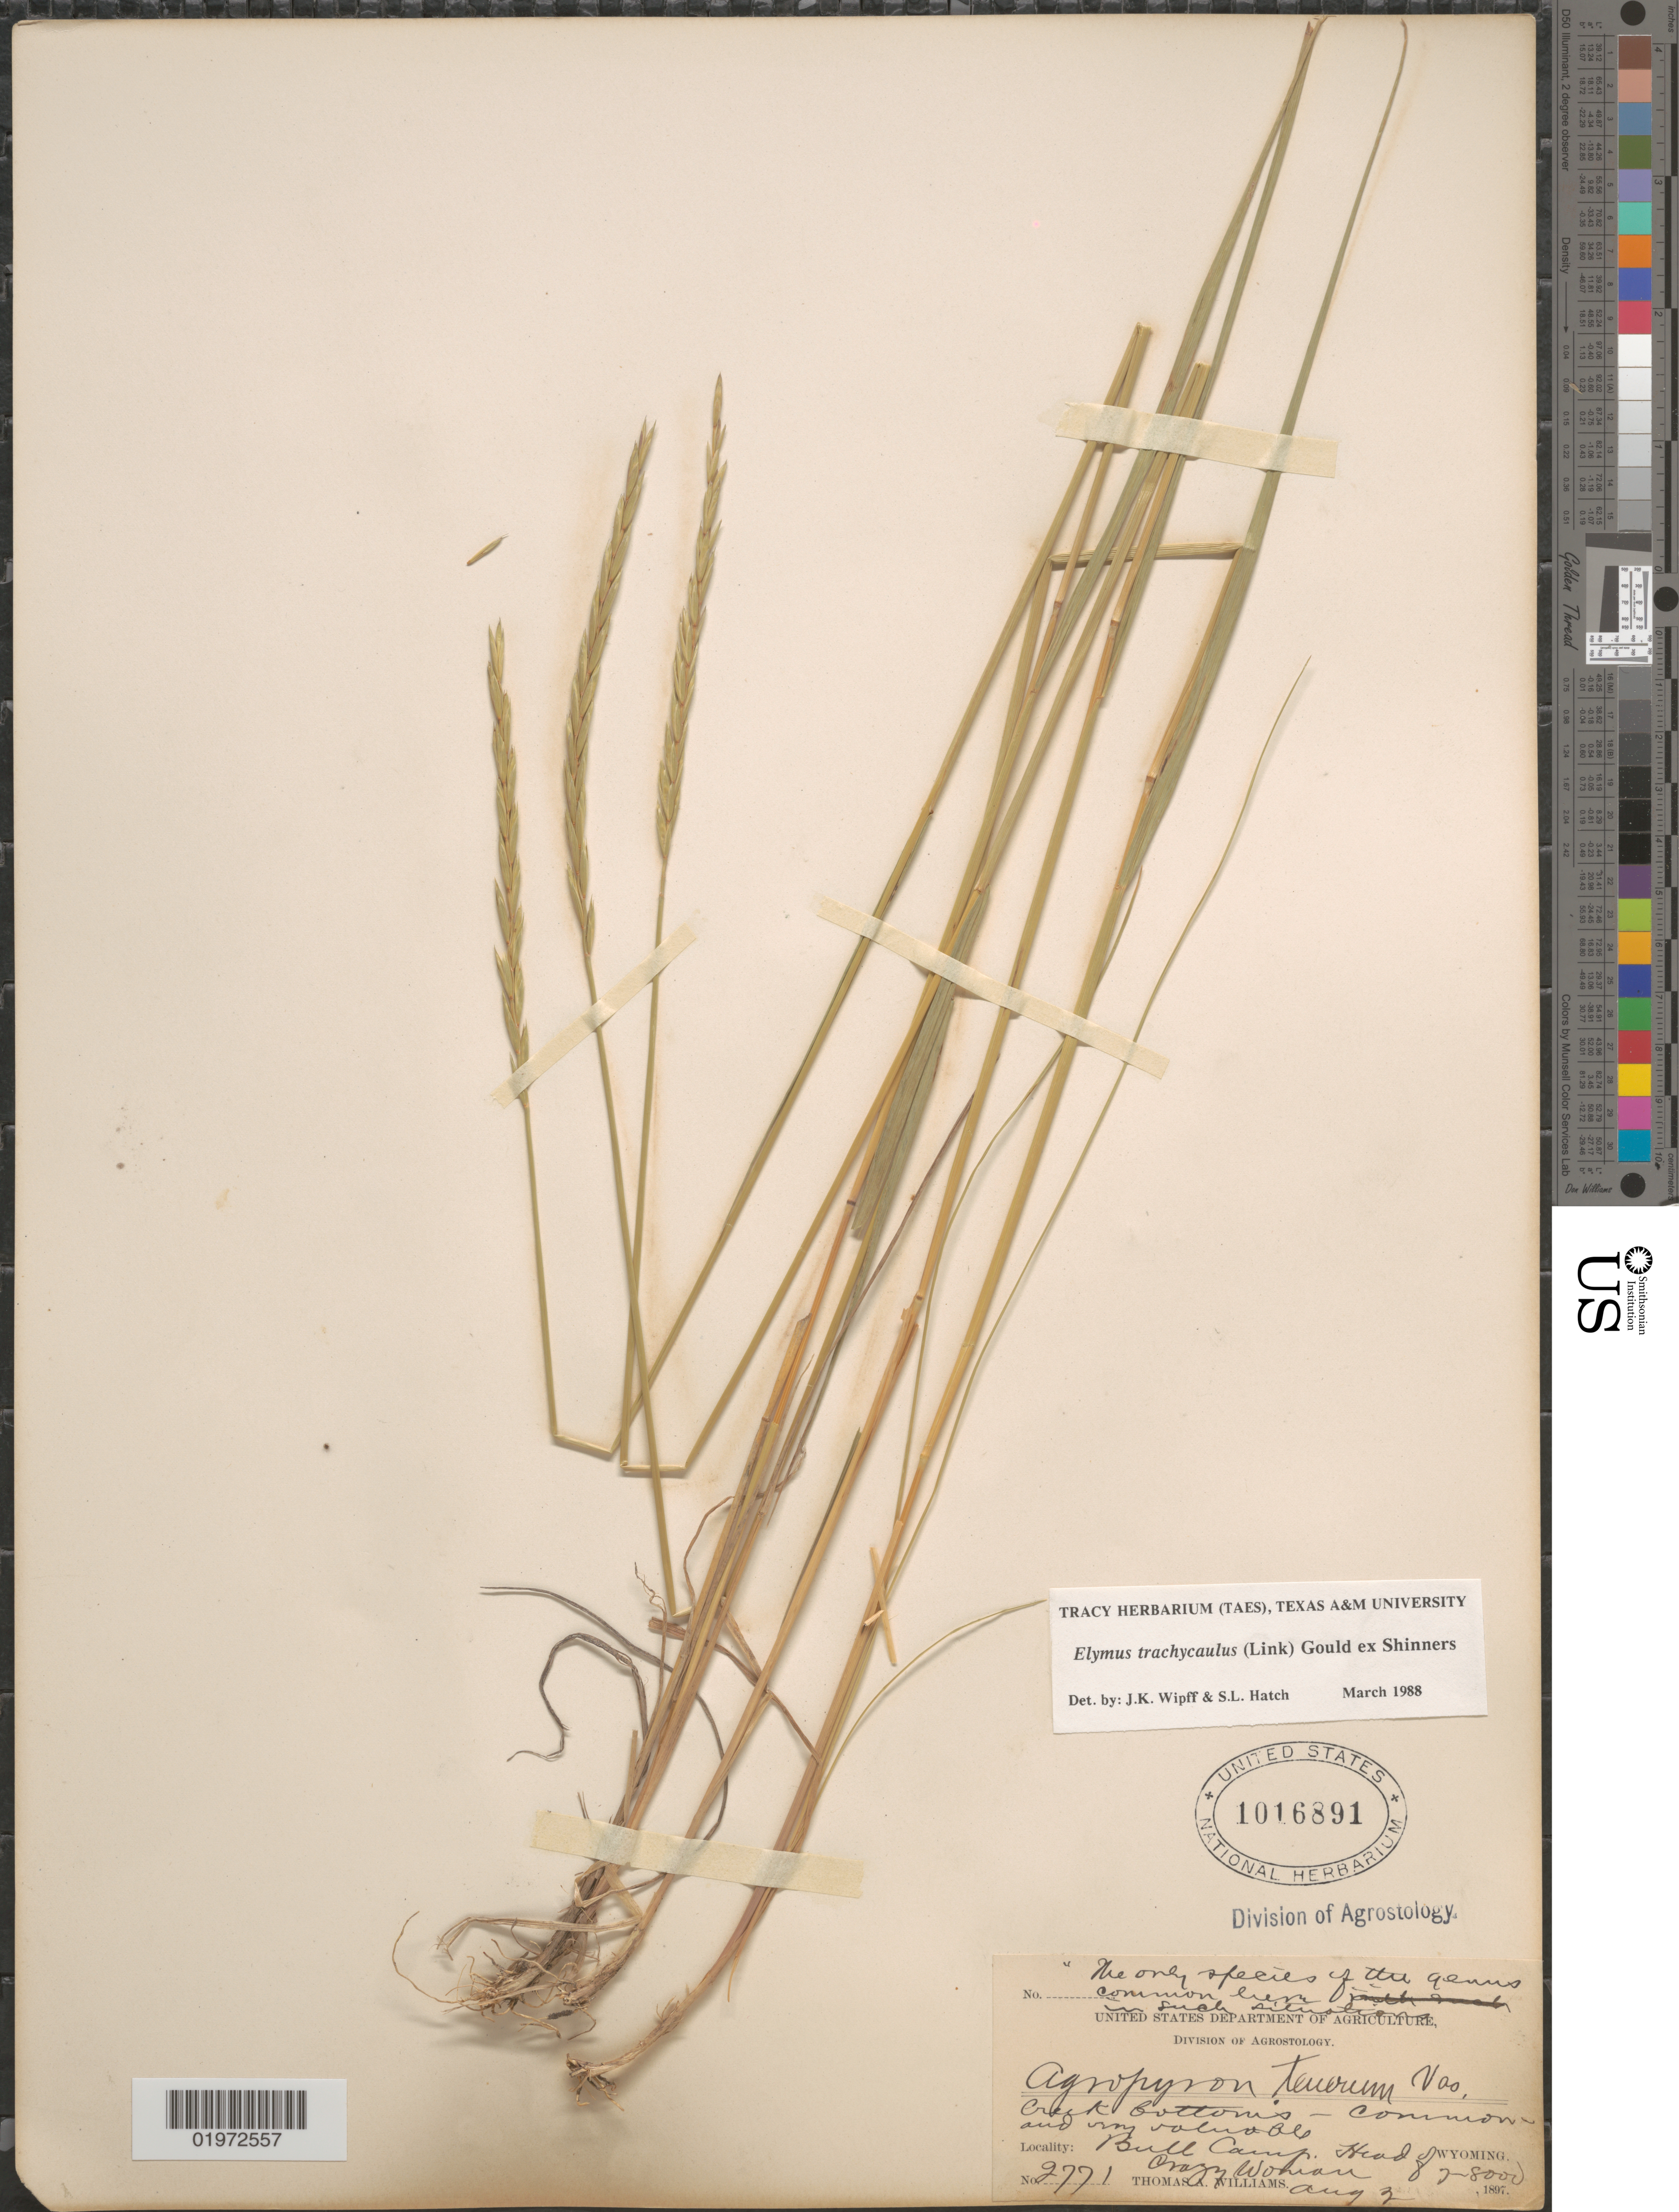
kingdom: Plantae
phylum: Tracheophyta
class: Liliopsida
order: Poales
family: Poaceae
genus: Elymus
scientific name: Elymus trachycaulus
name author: (Link) Gould ex Shinners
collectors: T. A. Williams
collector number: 2771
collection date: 1897-08-03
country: United States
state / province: Wyoming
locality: Creek bottoms - common. Bull Camp. Head of Crazy Woman.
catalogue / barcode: US 1016891